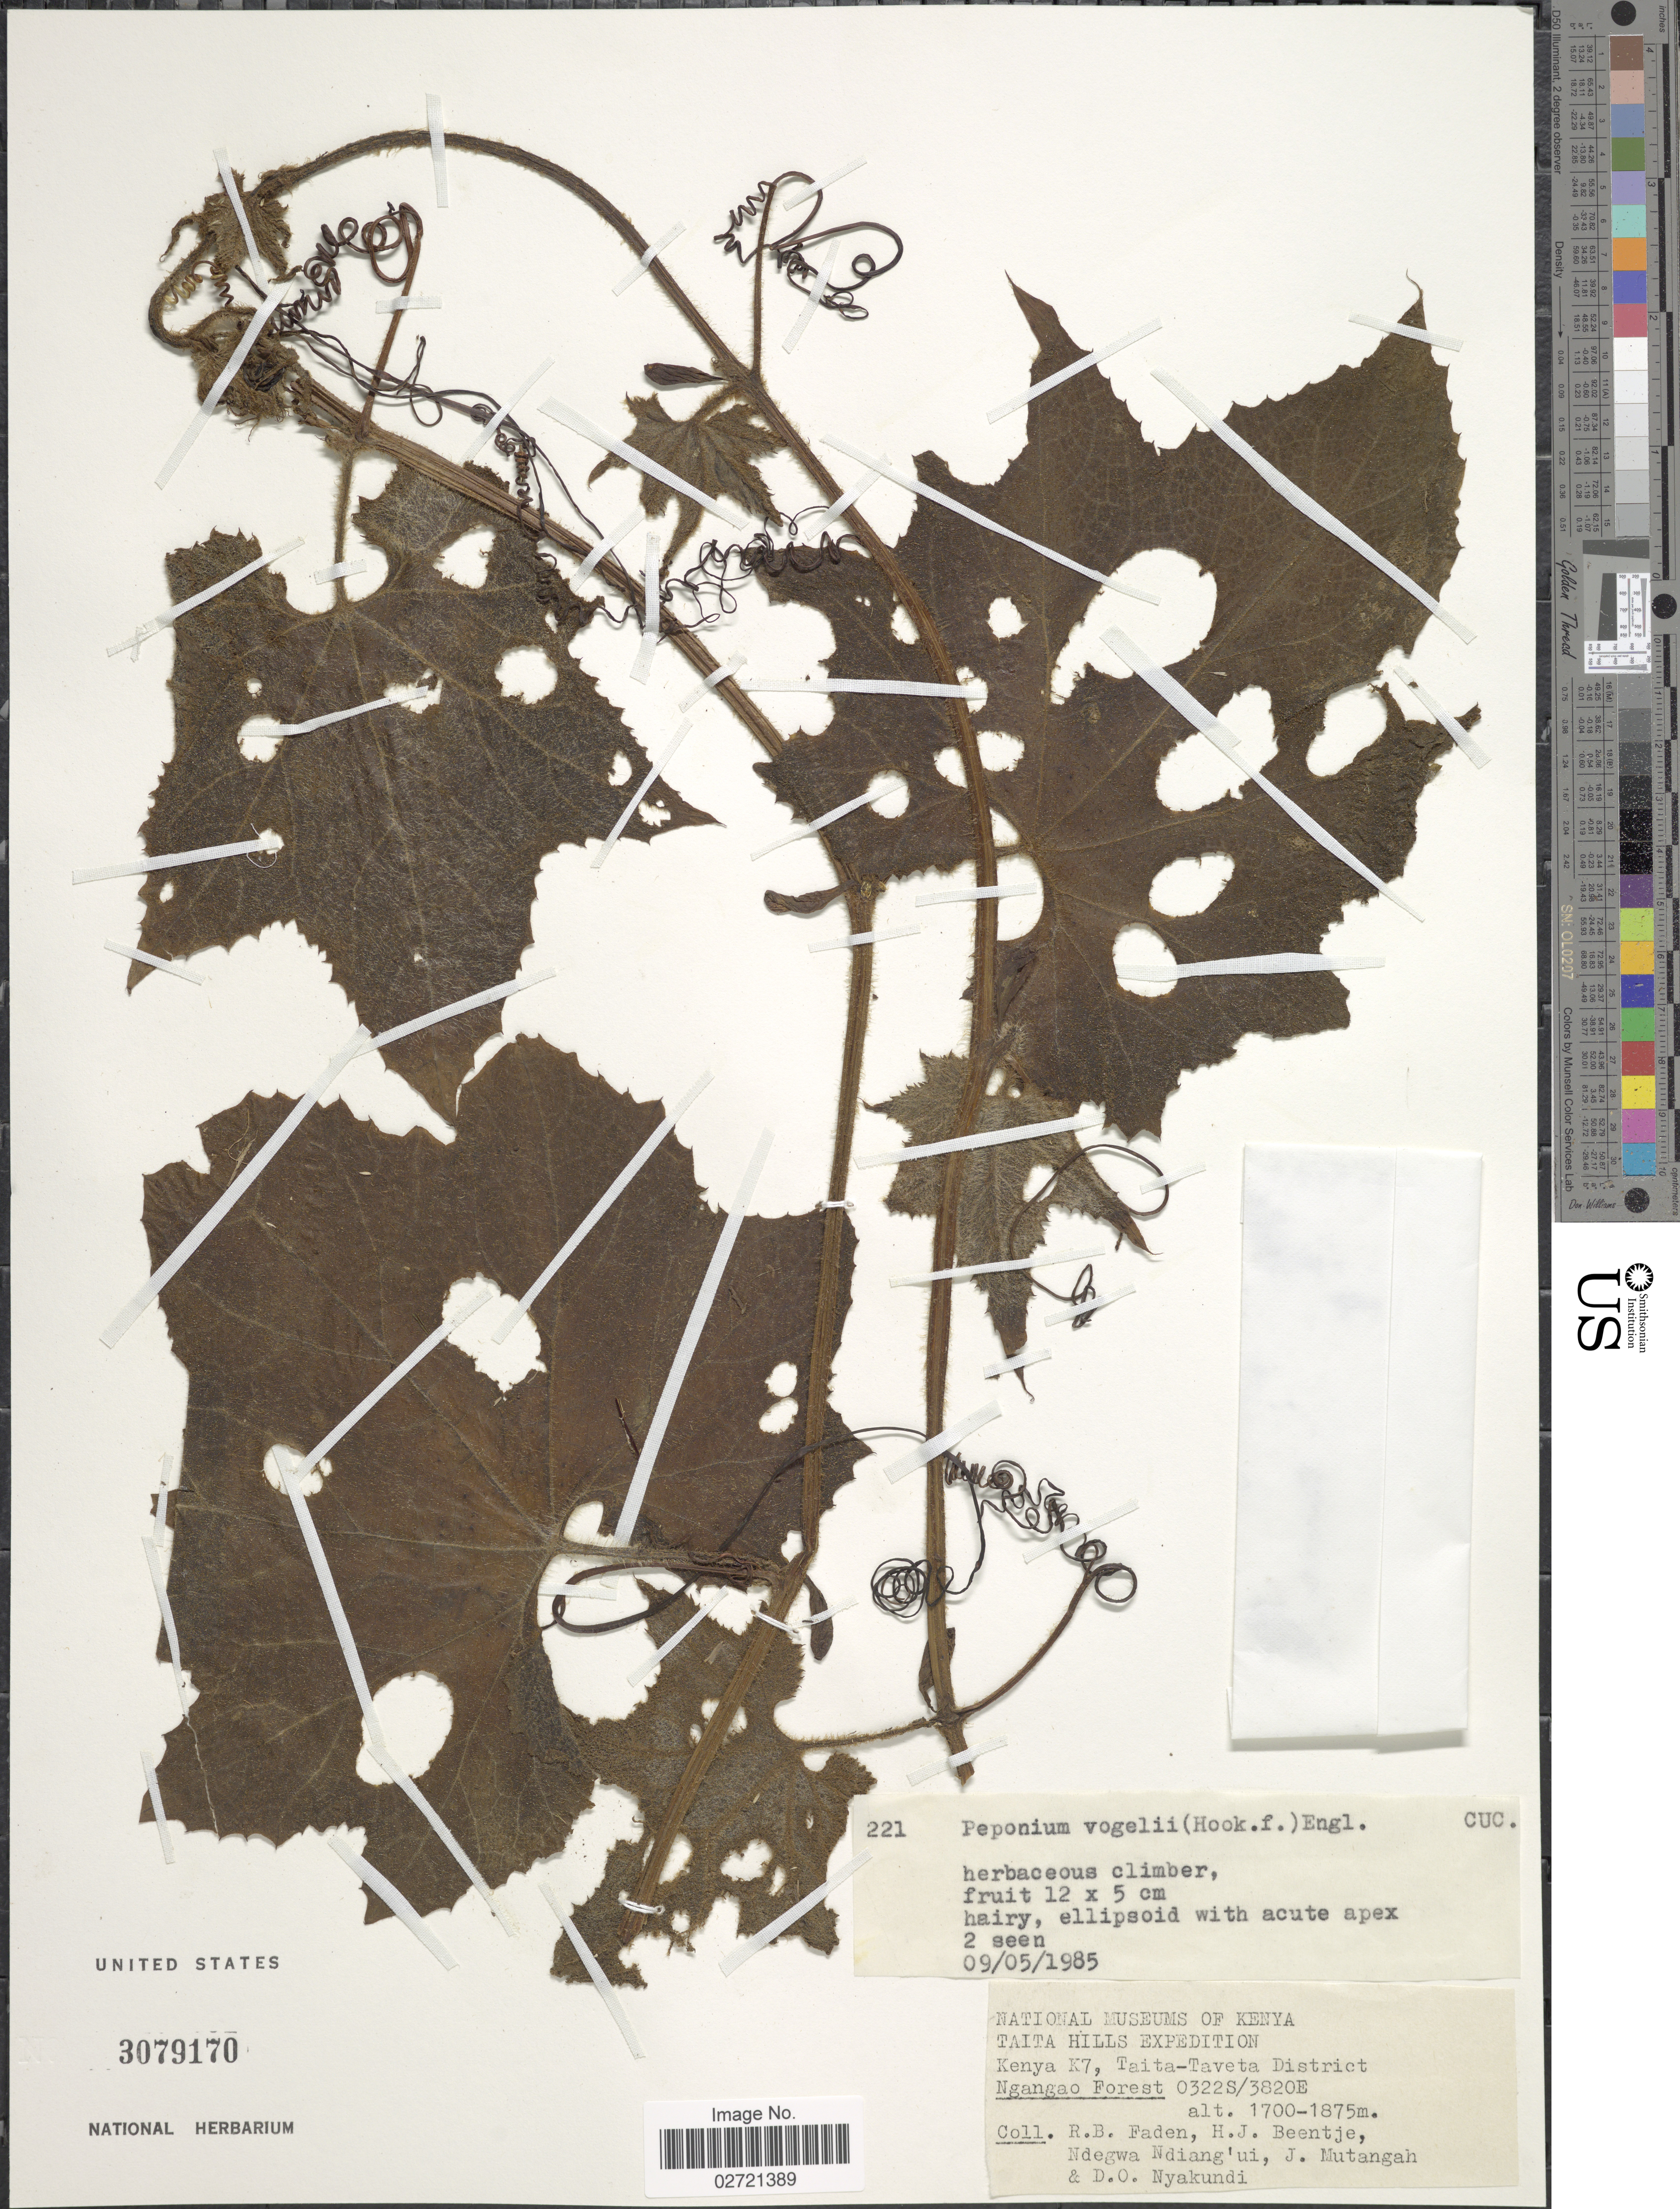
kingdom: Plantae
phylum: Tracheophyta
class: Magnoliopsida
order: Cucurbitales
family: Cucurbitaceae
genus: Peponium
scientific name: Peponium vogelii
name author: (Hook. f.) Engl.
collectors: R. B. Faden, H. J. Beentje, Ndegwa Ndiang'ui, J. Mutangah & D. Nyakundi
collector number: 221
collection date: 1985-05-09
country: Kenya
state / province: Taita Taveta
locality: Taita Hills, Kenya K7, Taita-Taveta District Ngangoa Forest 0322S/3820E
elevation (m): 1700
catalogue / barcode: US 3079170